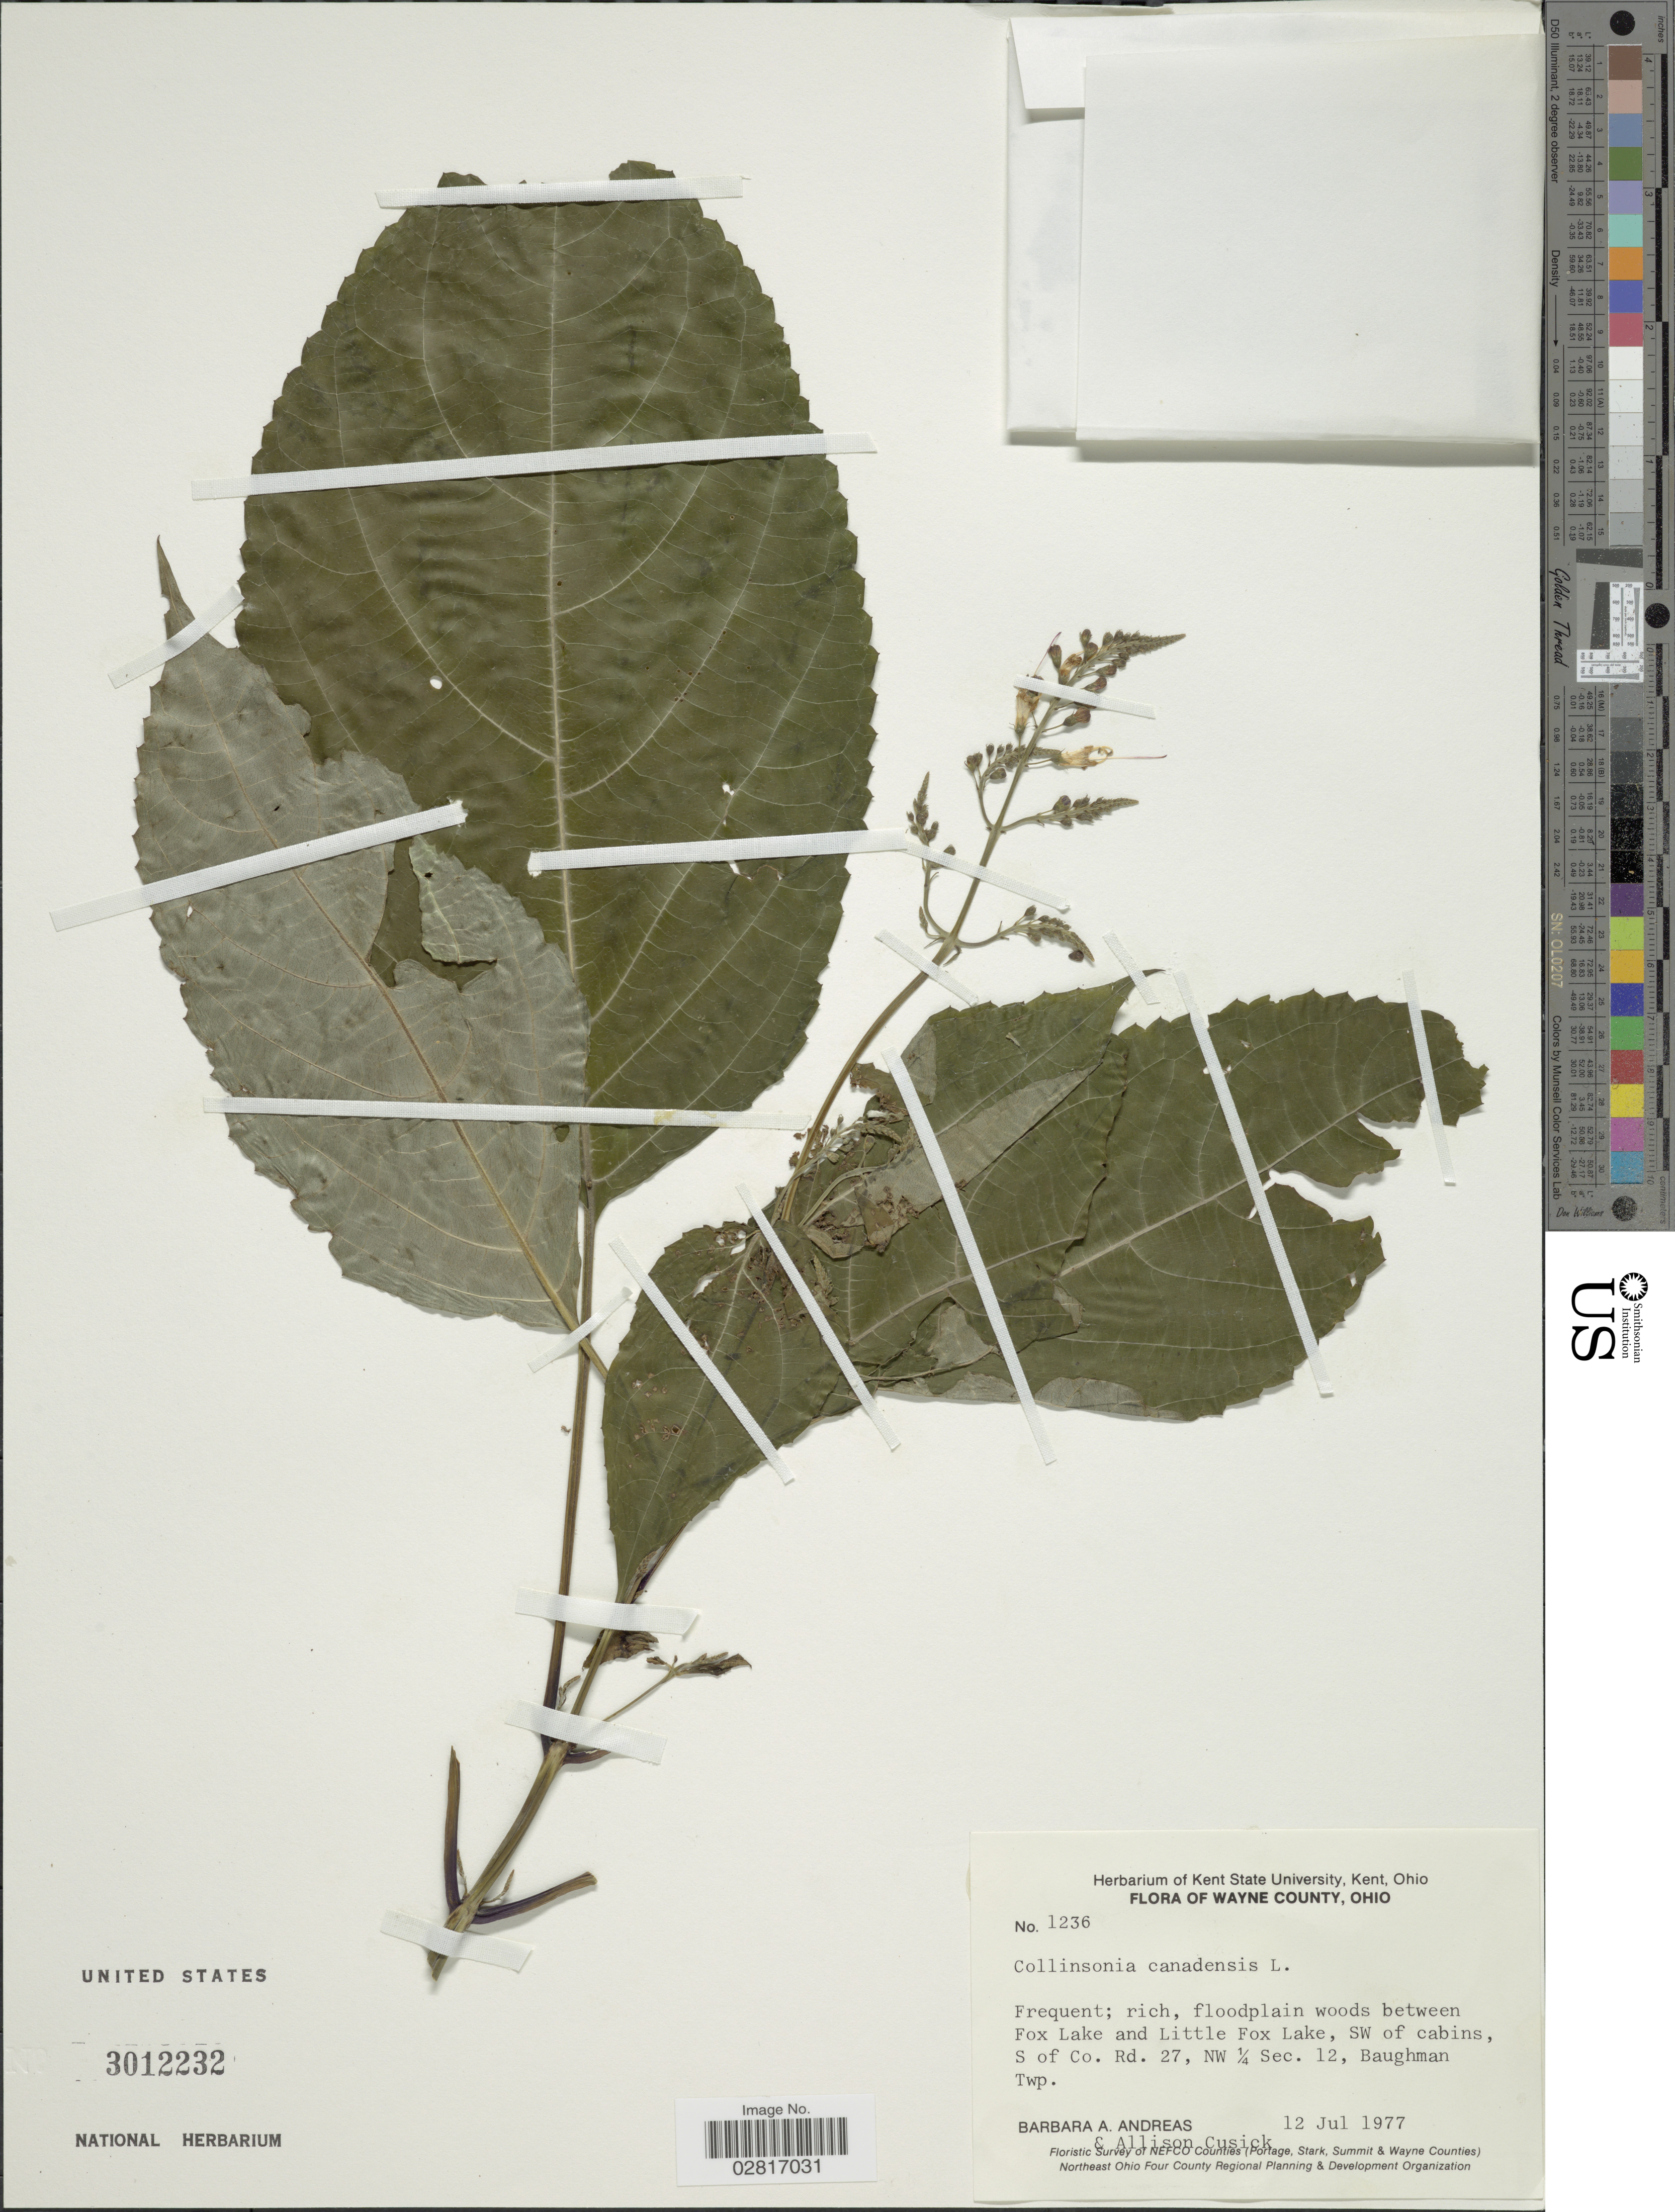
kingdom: Plantae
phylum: Tracheophyta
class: Magnoliopsida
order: Lamiales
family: Lamiaceae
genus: Collinsonia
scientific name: Collinsonia canadensis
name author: L.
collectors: B. A. Andreas & A. Cusick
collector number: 1236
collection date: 1977-07-12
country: United States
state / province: Ohio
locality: Wayne County, between Fox Lake and Little Fox Lake, SW of cabins, S of Co. Rd. 27, NW 1/4 Sec. 12, Baughman Twp.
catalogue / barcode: US 3012232